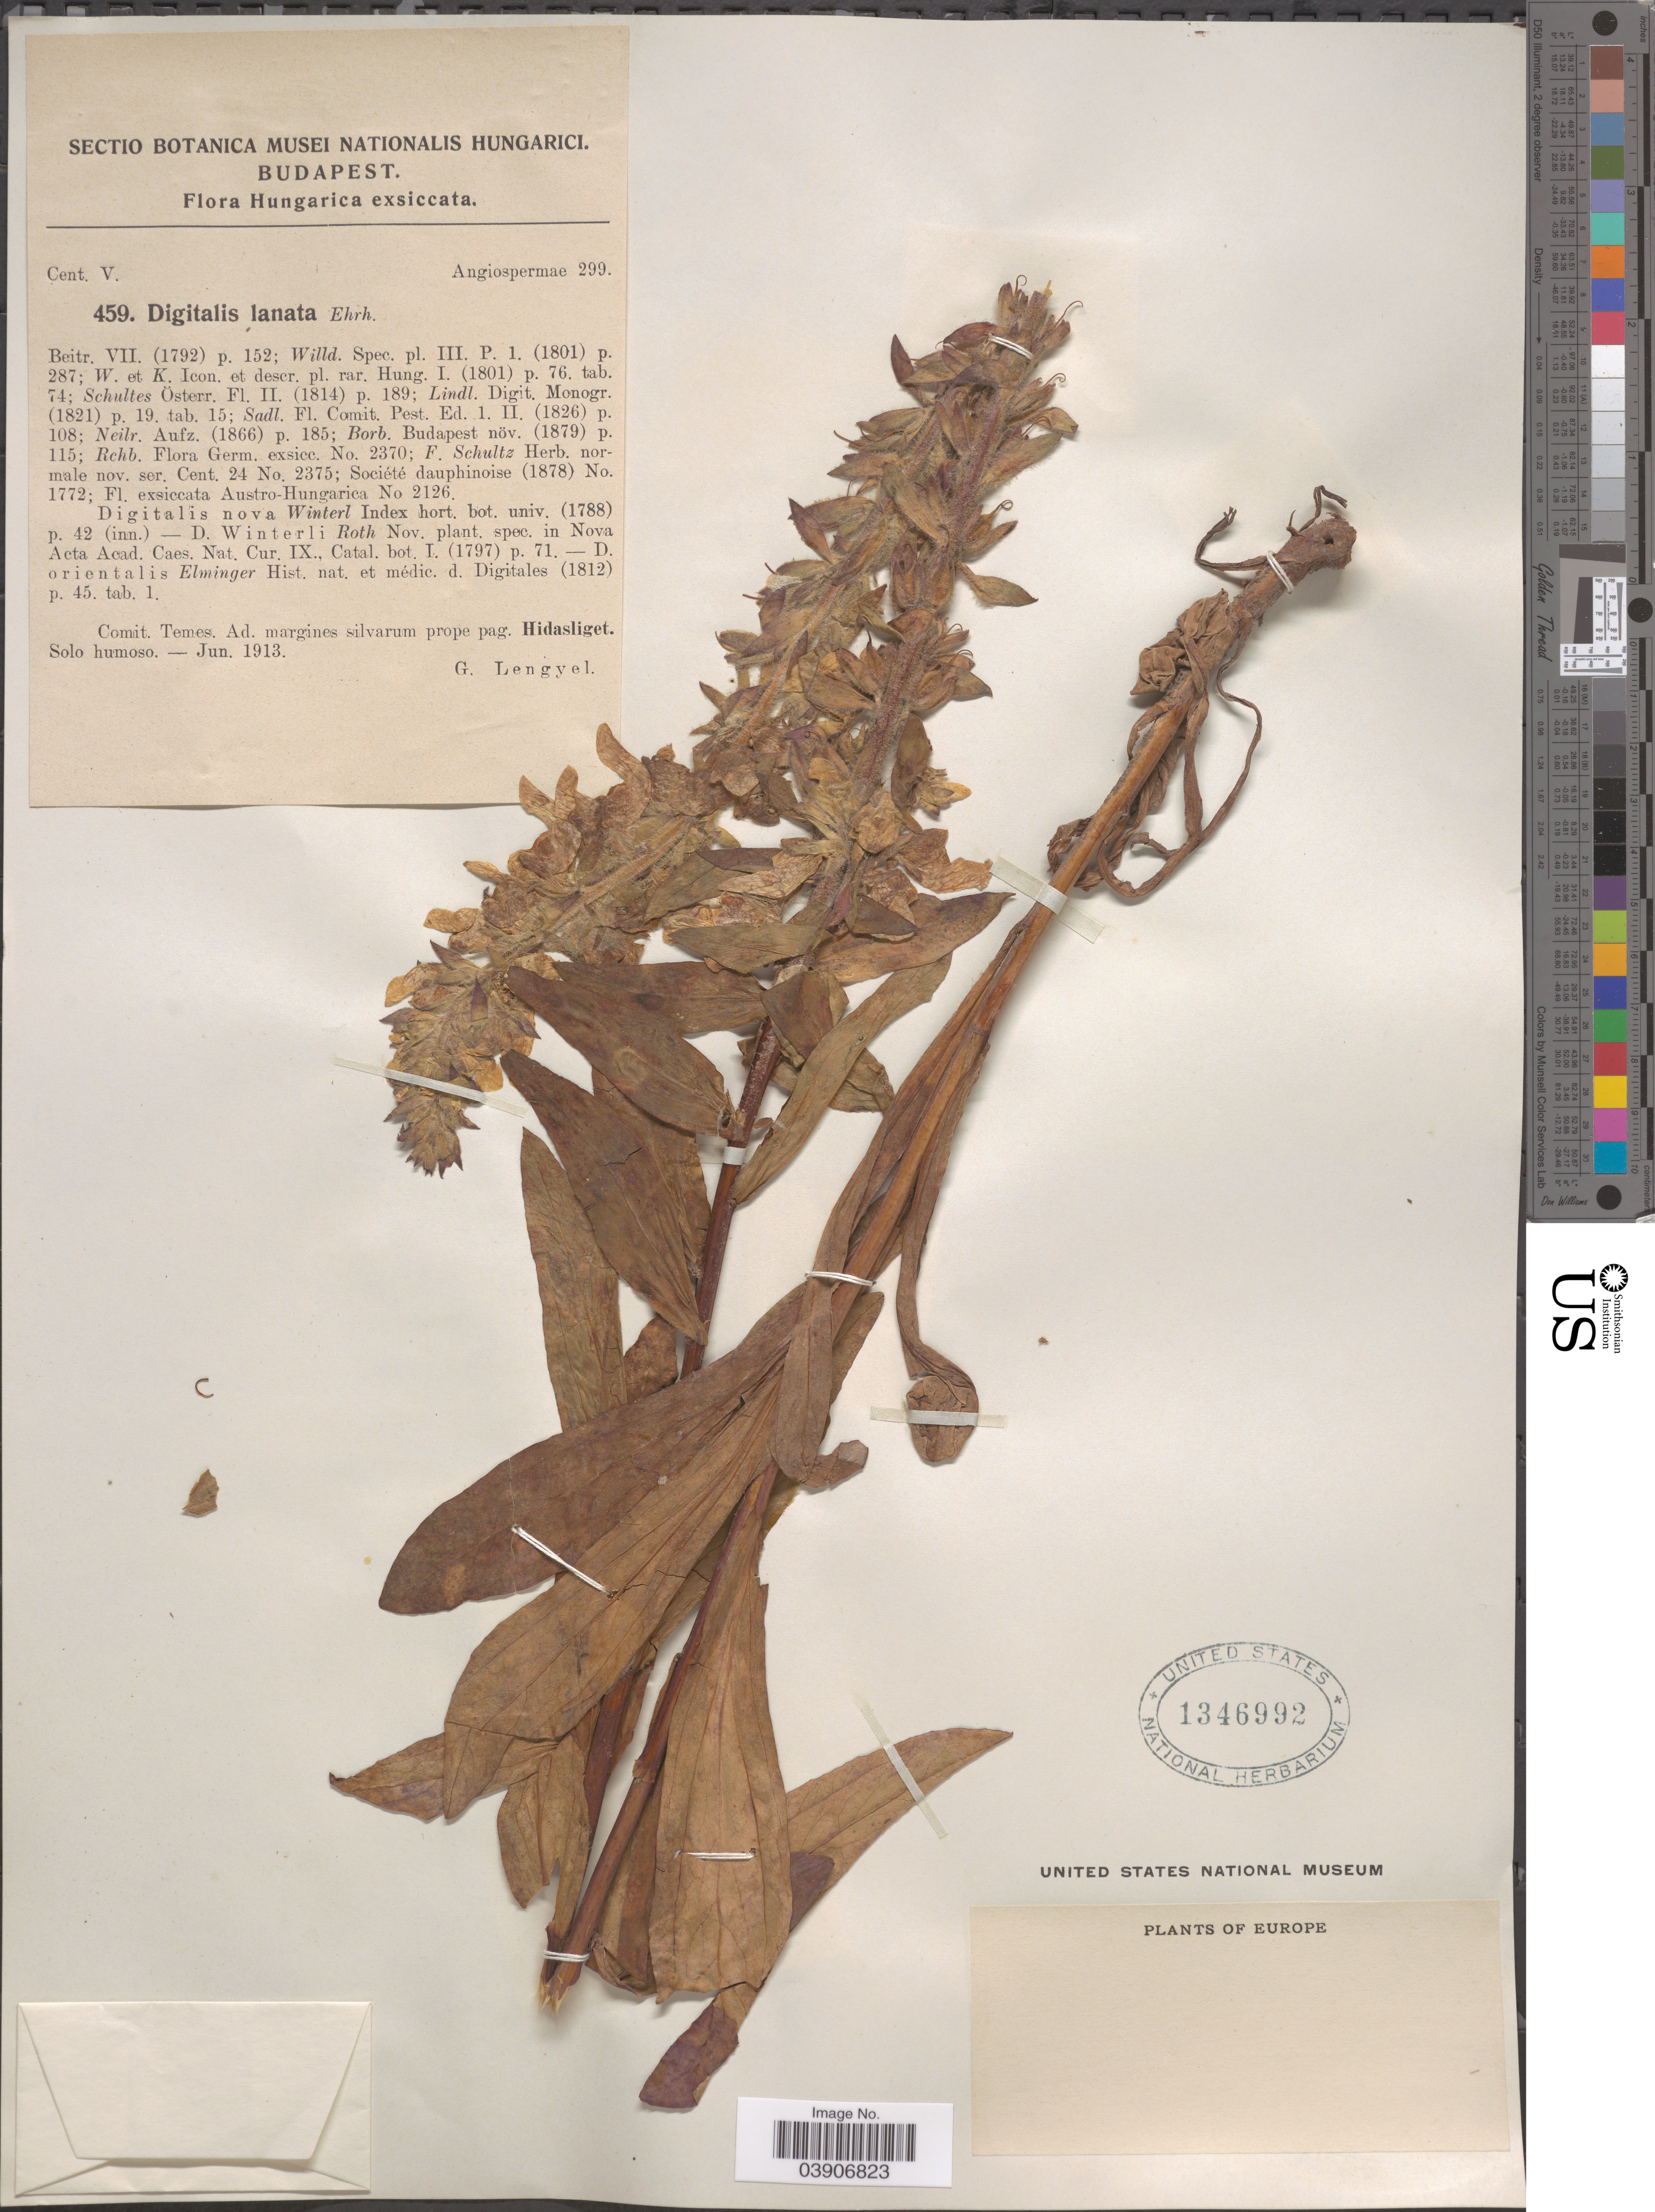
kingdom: Plantae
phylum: Tracheophyta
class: Magnoliopsida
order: Lamiales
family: Plantaginaceae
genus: Digitalis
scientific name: Digitalis lanata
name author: Ehrh.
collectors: G. Lengyel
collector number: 459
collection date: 1913-06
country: Hungary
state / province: Budapest, Capital District of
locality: Temes. Ad. margines silvarum prope pag. Hidasliget. Solo humoso.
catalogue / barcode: US 1346992